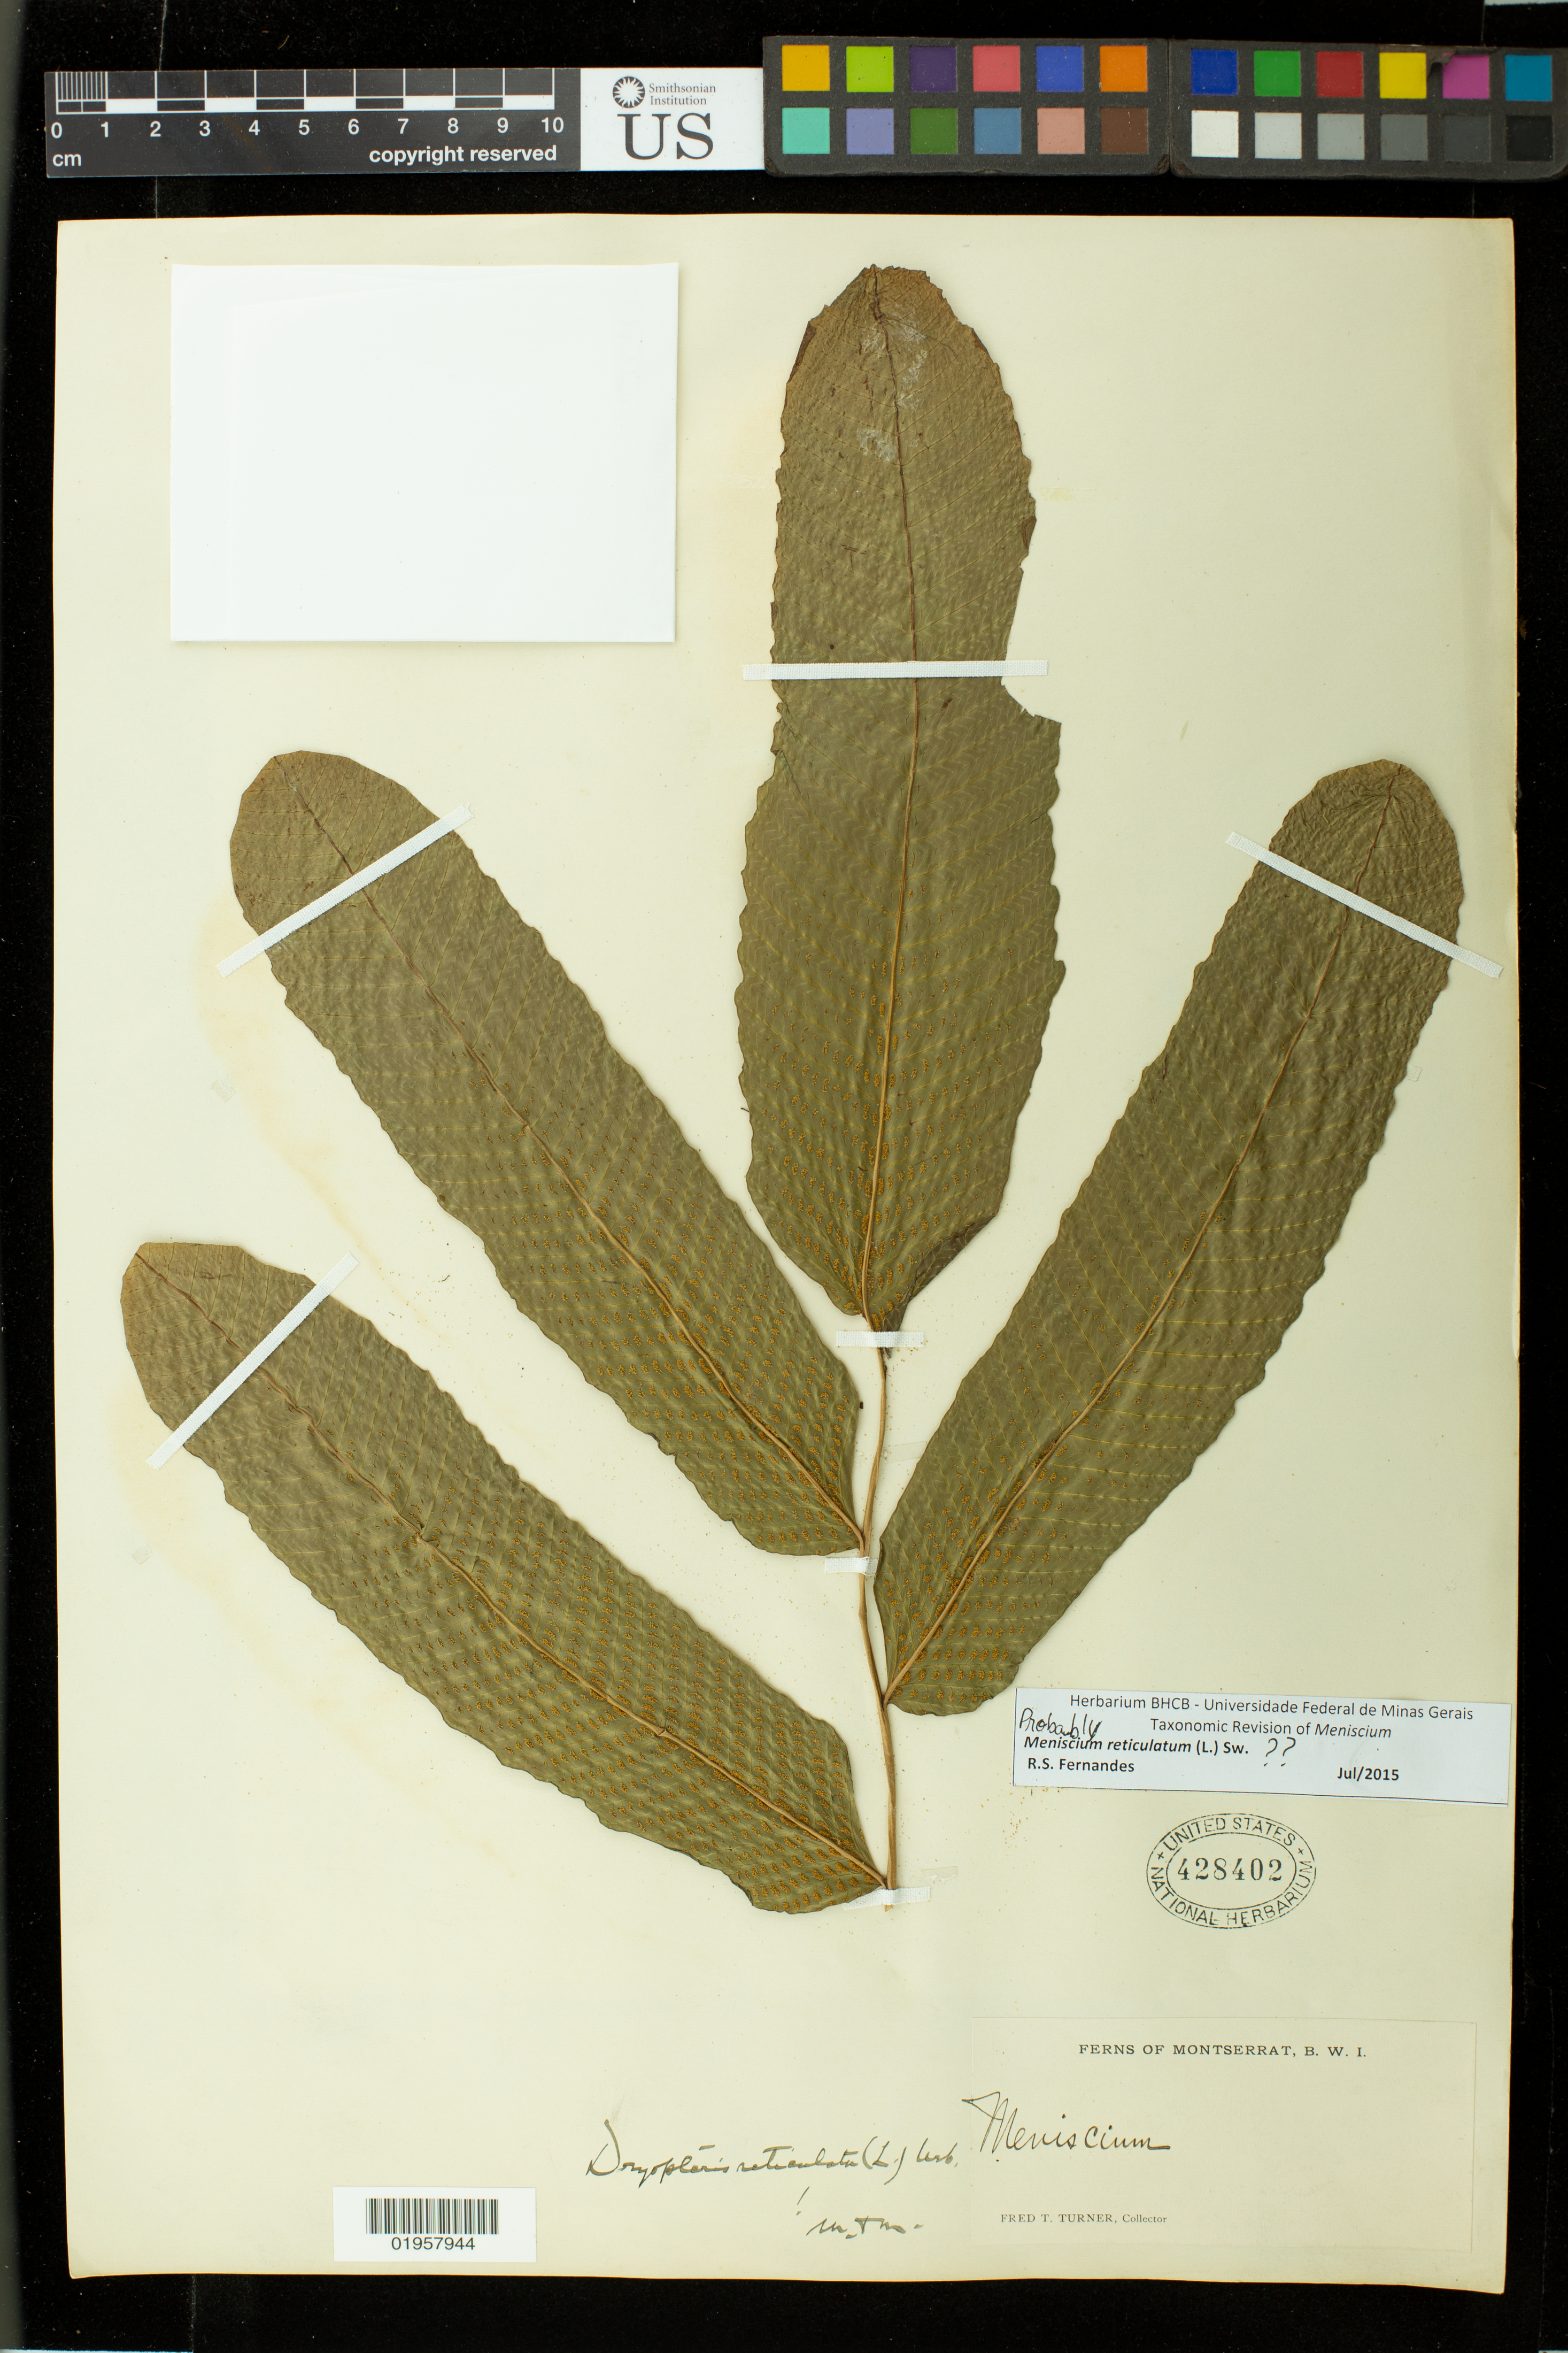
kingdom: Plantae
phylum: Tracheophyta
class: Polypodiopsida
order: Polypodiales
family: Thelypteridaceae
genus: Meniscium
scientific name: Meniscium reticulatum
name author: (L.) Sw.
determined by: Fernandes, R. S.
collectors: F. T. Turner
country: Montserrat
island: Montserrat I.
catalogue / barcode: US 428402